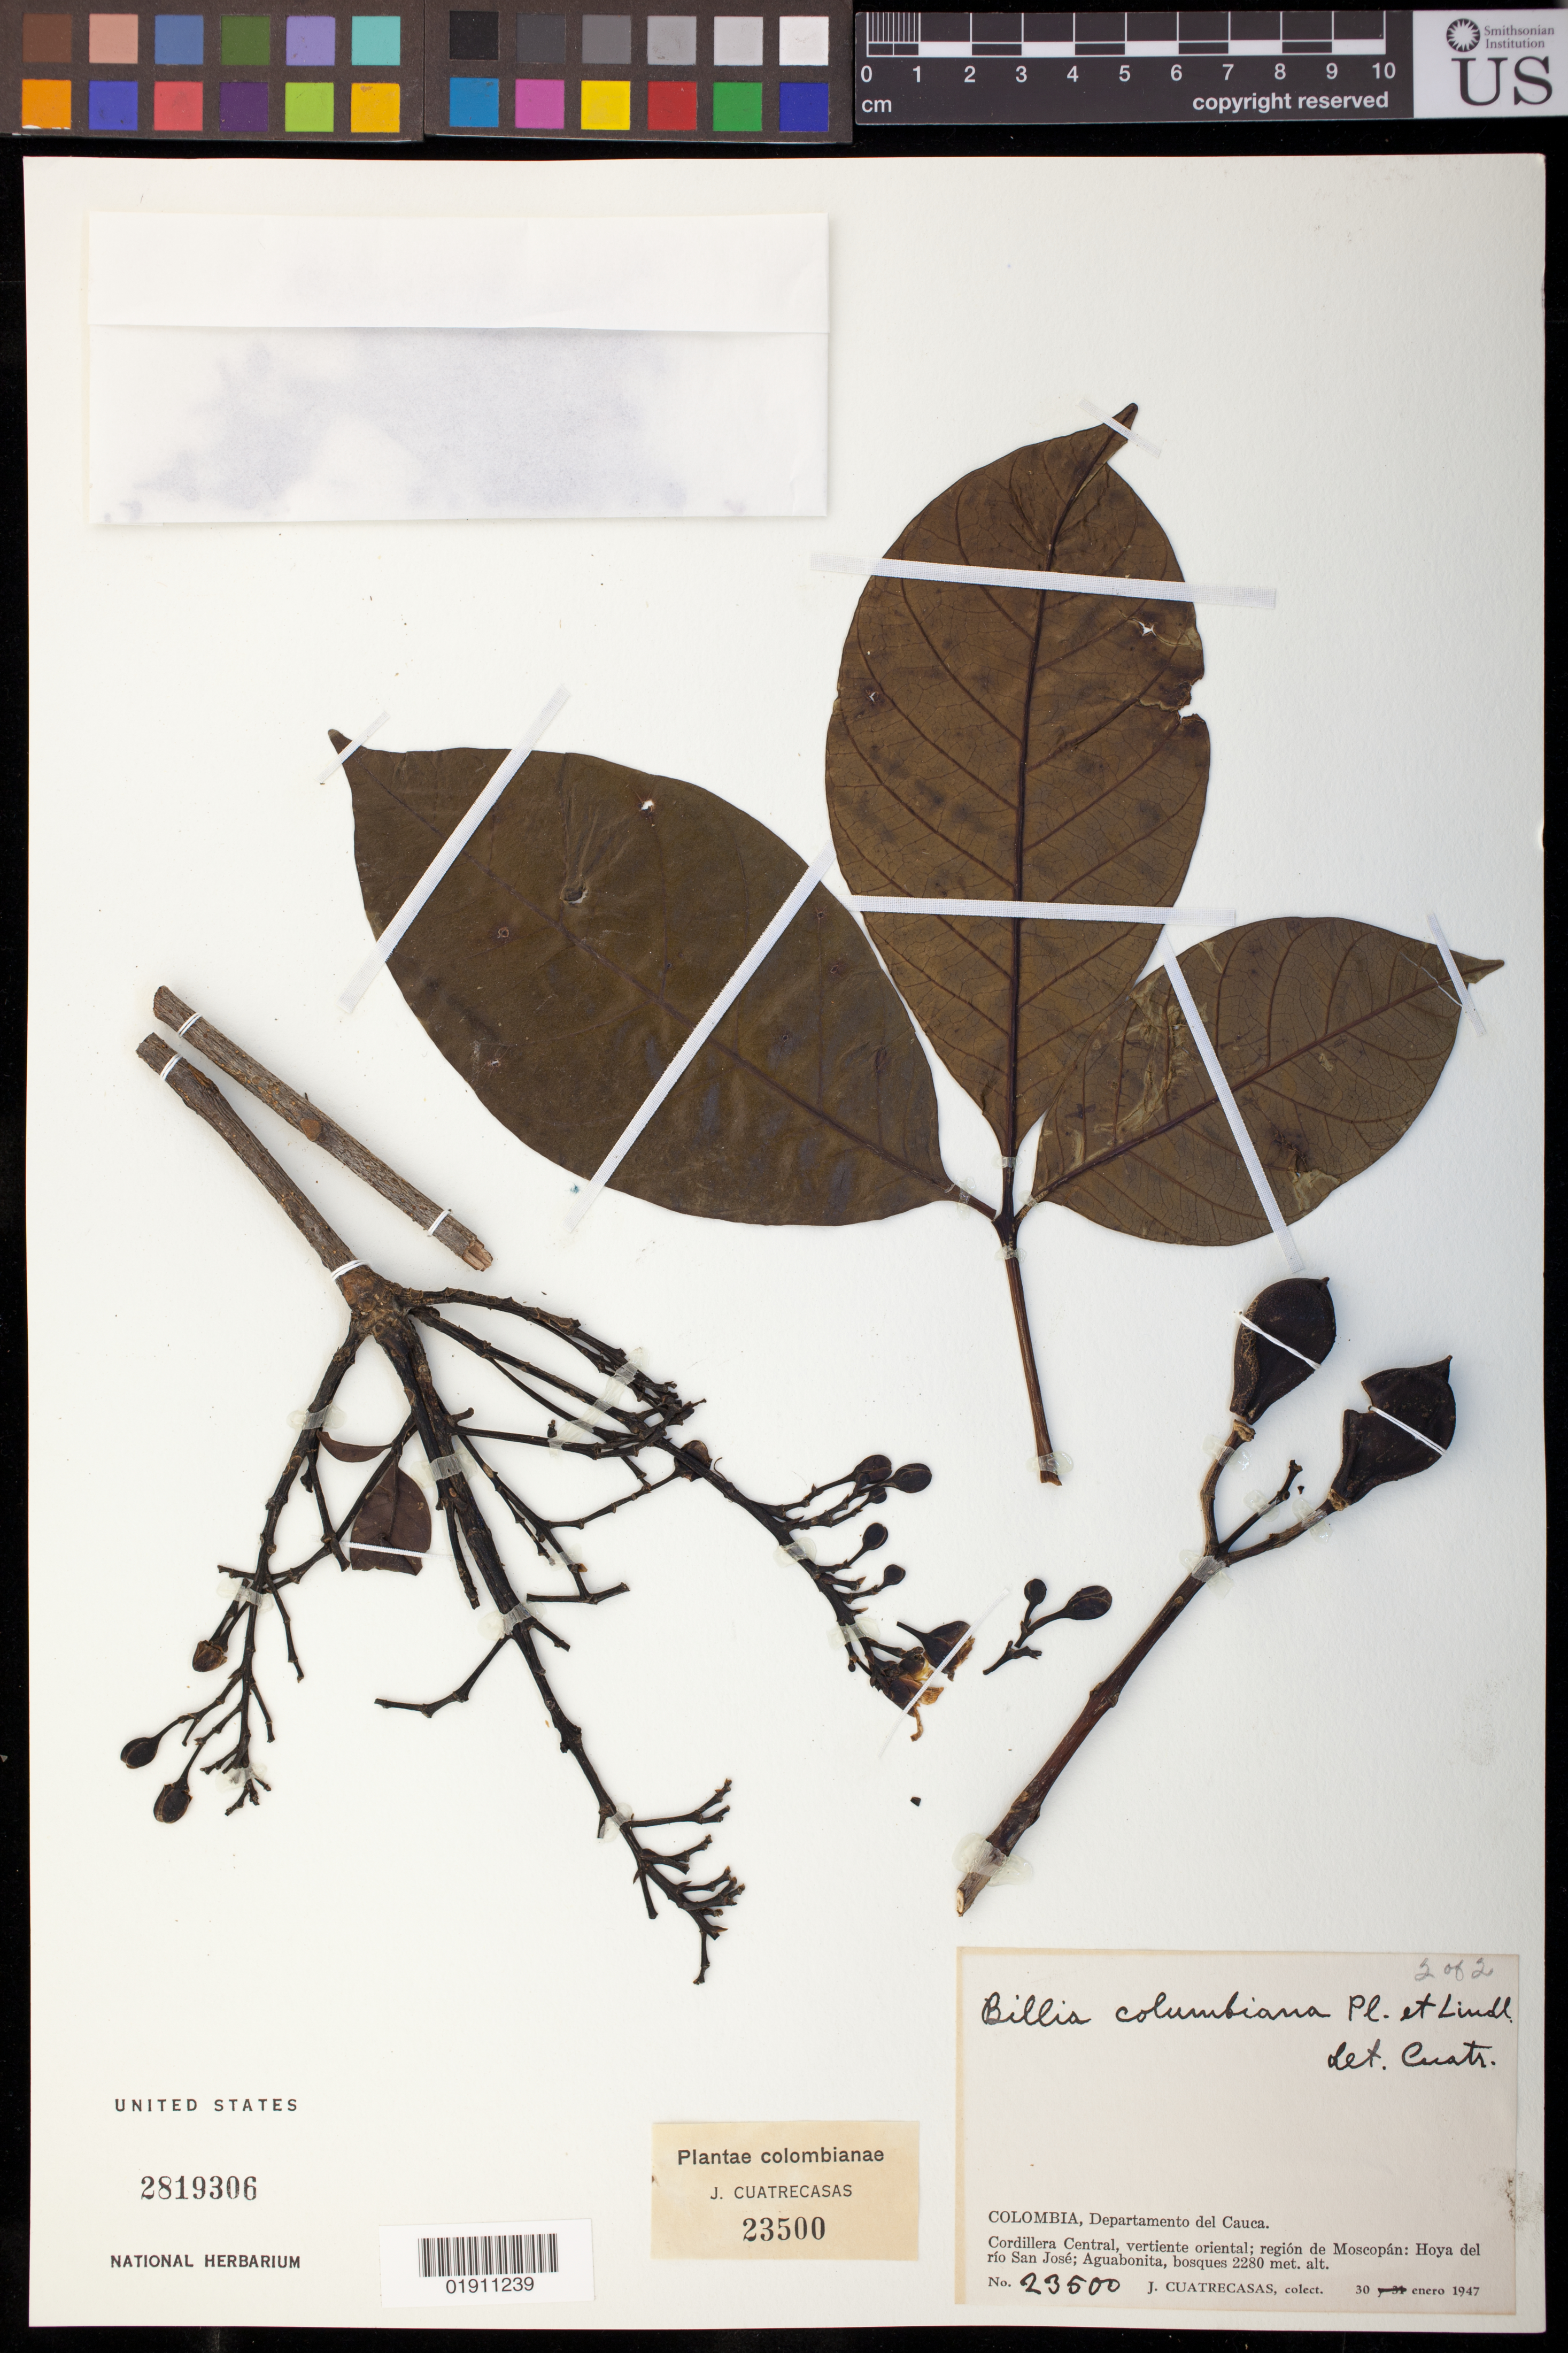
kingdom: Plantae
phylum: Tracheophyta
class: Magnoliopsida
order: Sapindales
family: Sapindaceae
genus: Billia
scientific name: Billia rosea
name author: (Planch. & Linden) C. Ulloa & P.M. Jørg.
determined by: Acevedo-Rodríguez, P., (BOT), Smithsonian Institution - National Museum of Natural History (UNITED STATES)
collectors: J. Cuatrecasas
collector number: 23500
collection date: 1947-01-30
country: Colombia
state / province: Cauca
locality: Cordillera Central: region de Moscopan: Hoya del rio San Jose; Aguabonita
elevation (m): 2280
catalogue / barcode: US 2819306